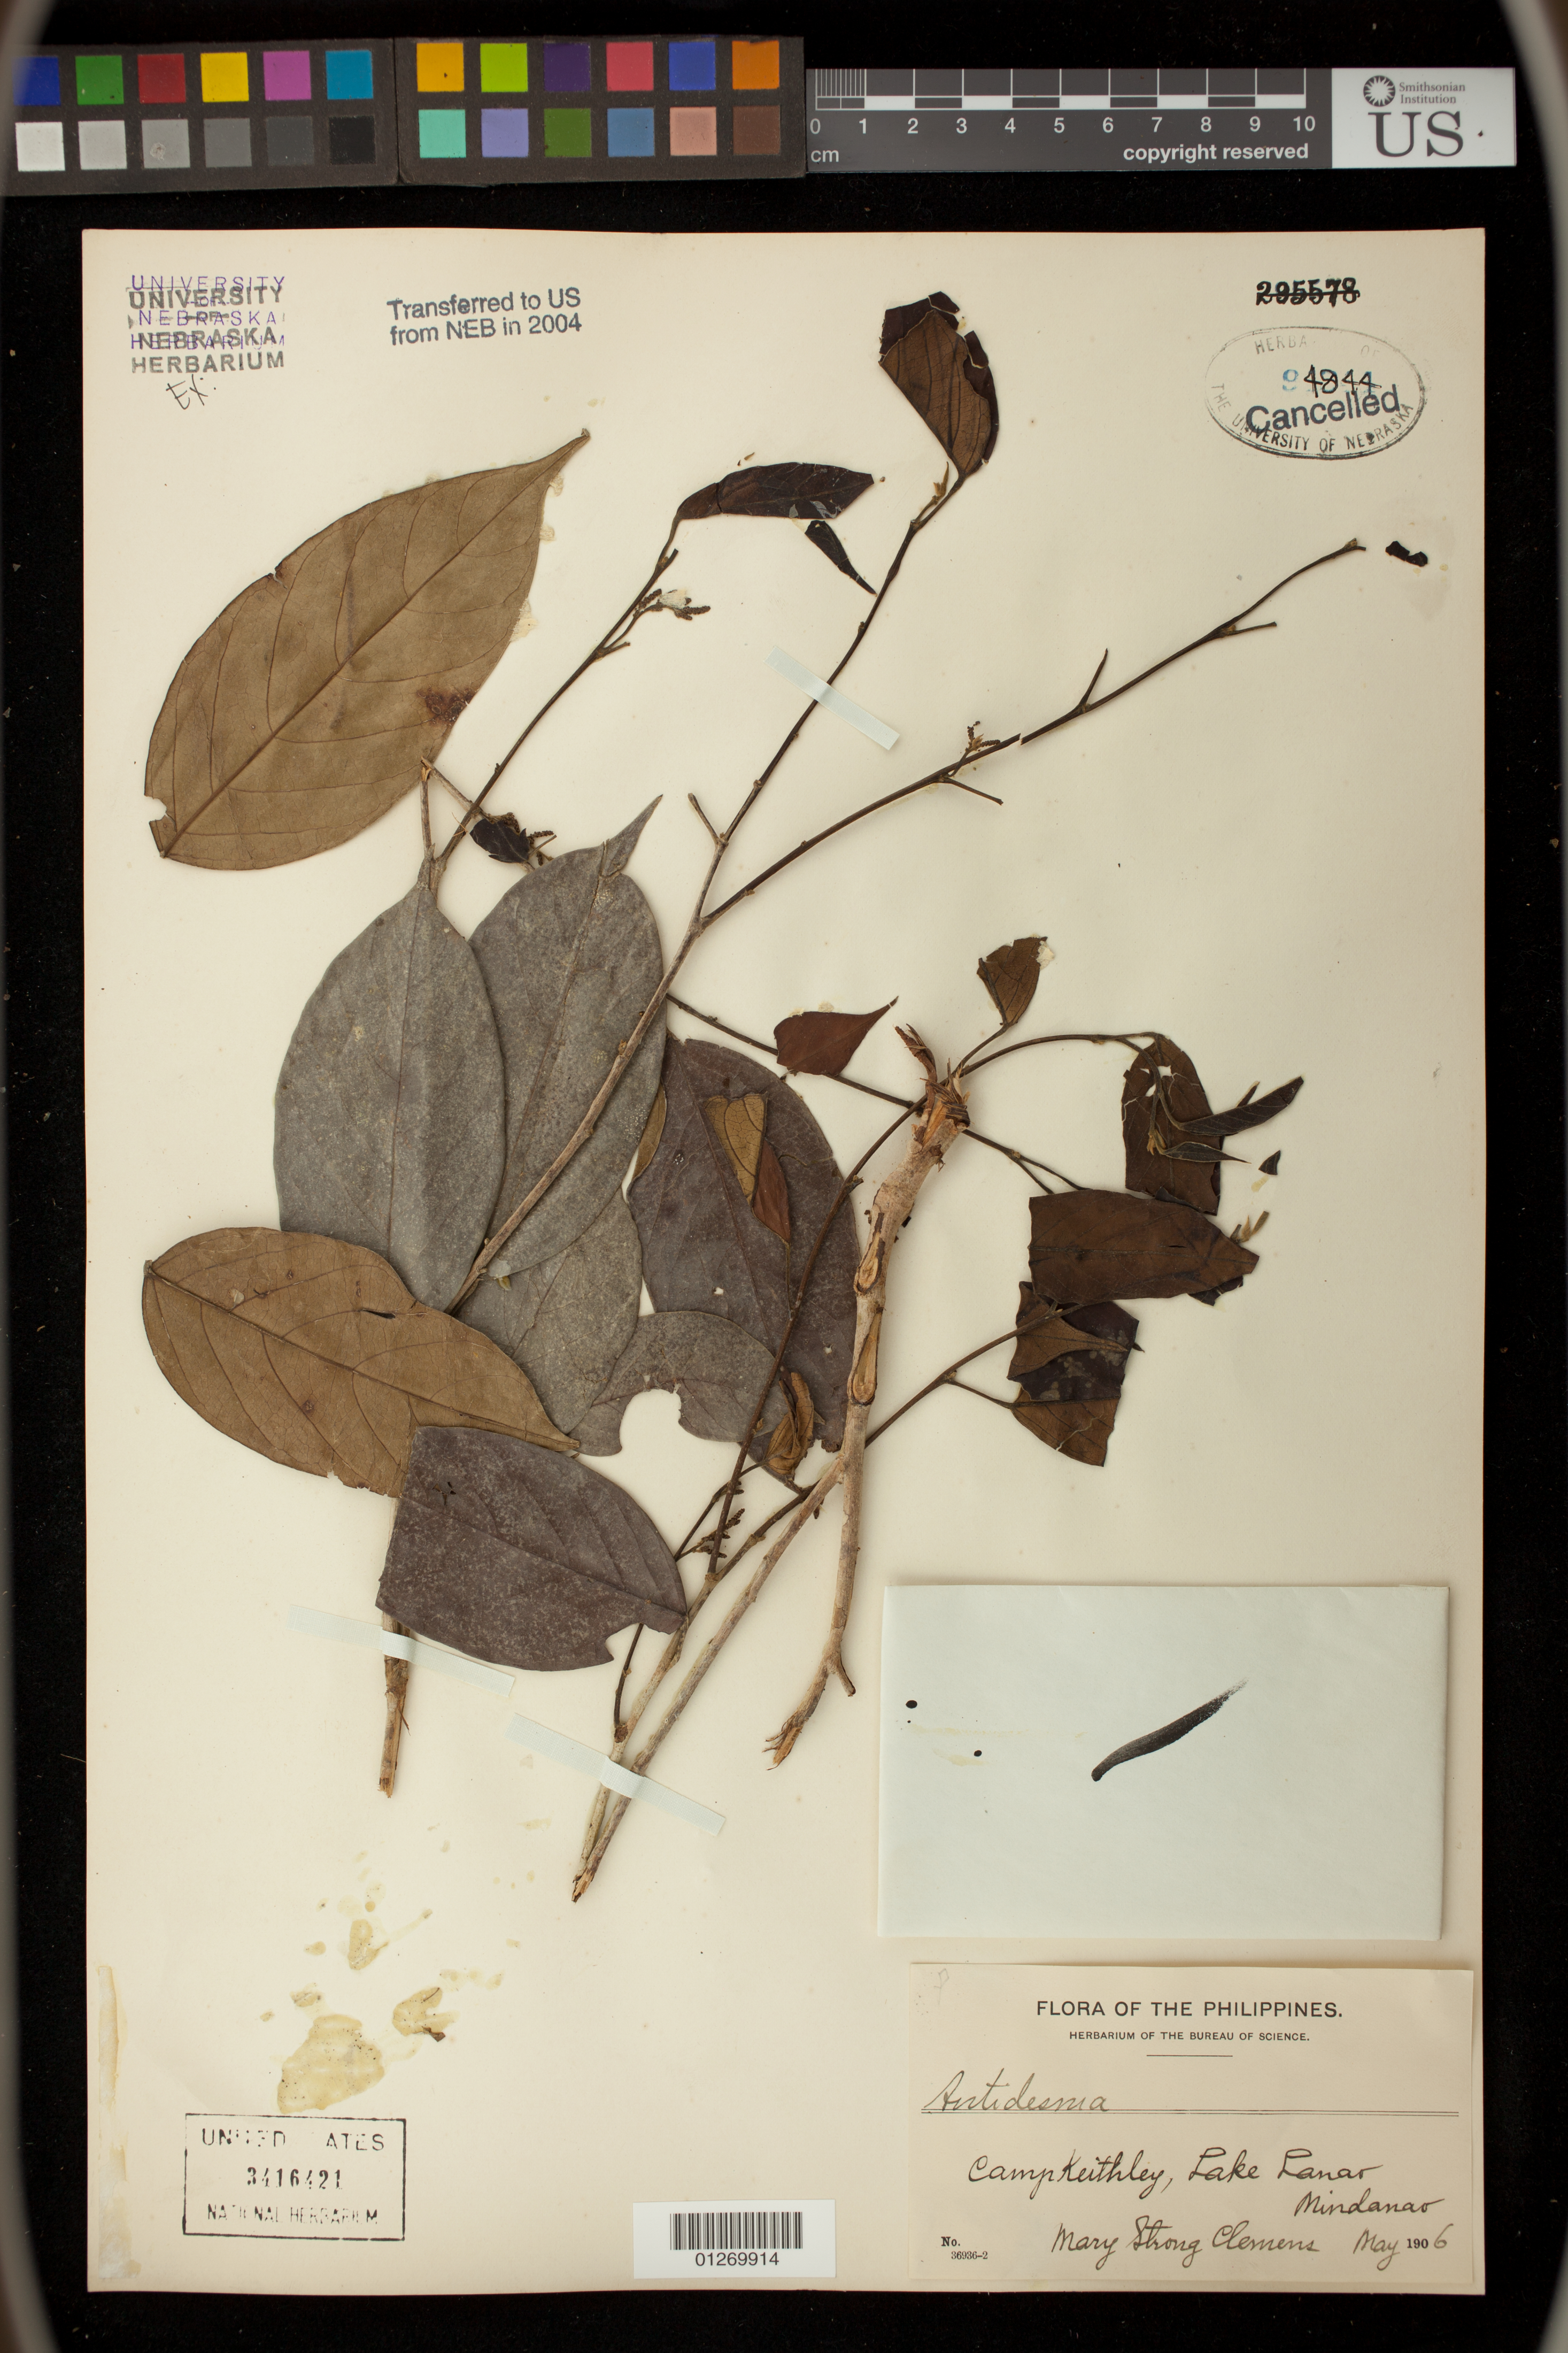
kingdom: Plantae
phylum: Tracheophyta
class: Magnoliopsida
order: Malpighiales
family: Phyllanthaceae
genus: Antidesma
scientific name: Antidesma sp.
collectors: M. S. Clemens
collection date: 1906-05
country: Philippines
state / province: Muslim Mindanao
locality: Camp Keithley, Lake Lanar, Mindanao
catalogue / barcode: US 3416421